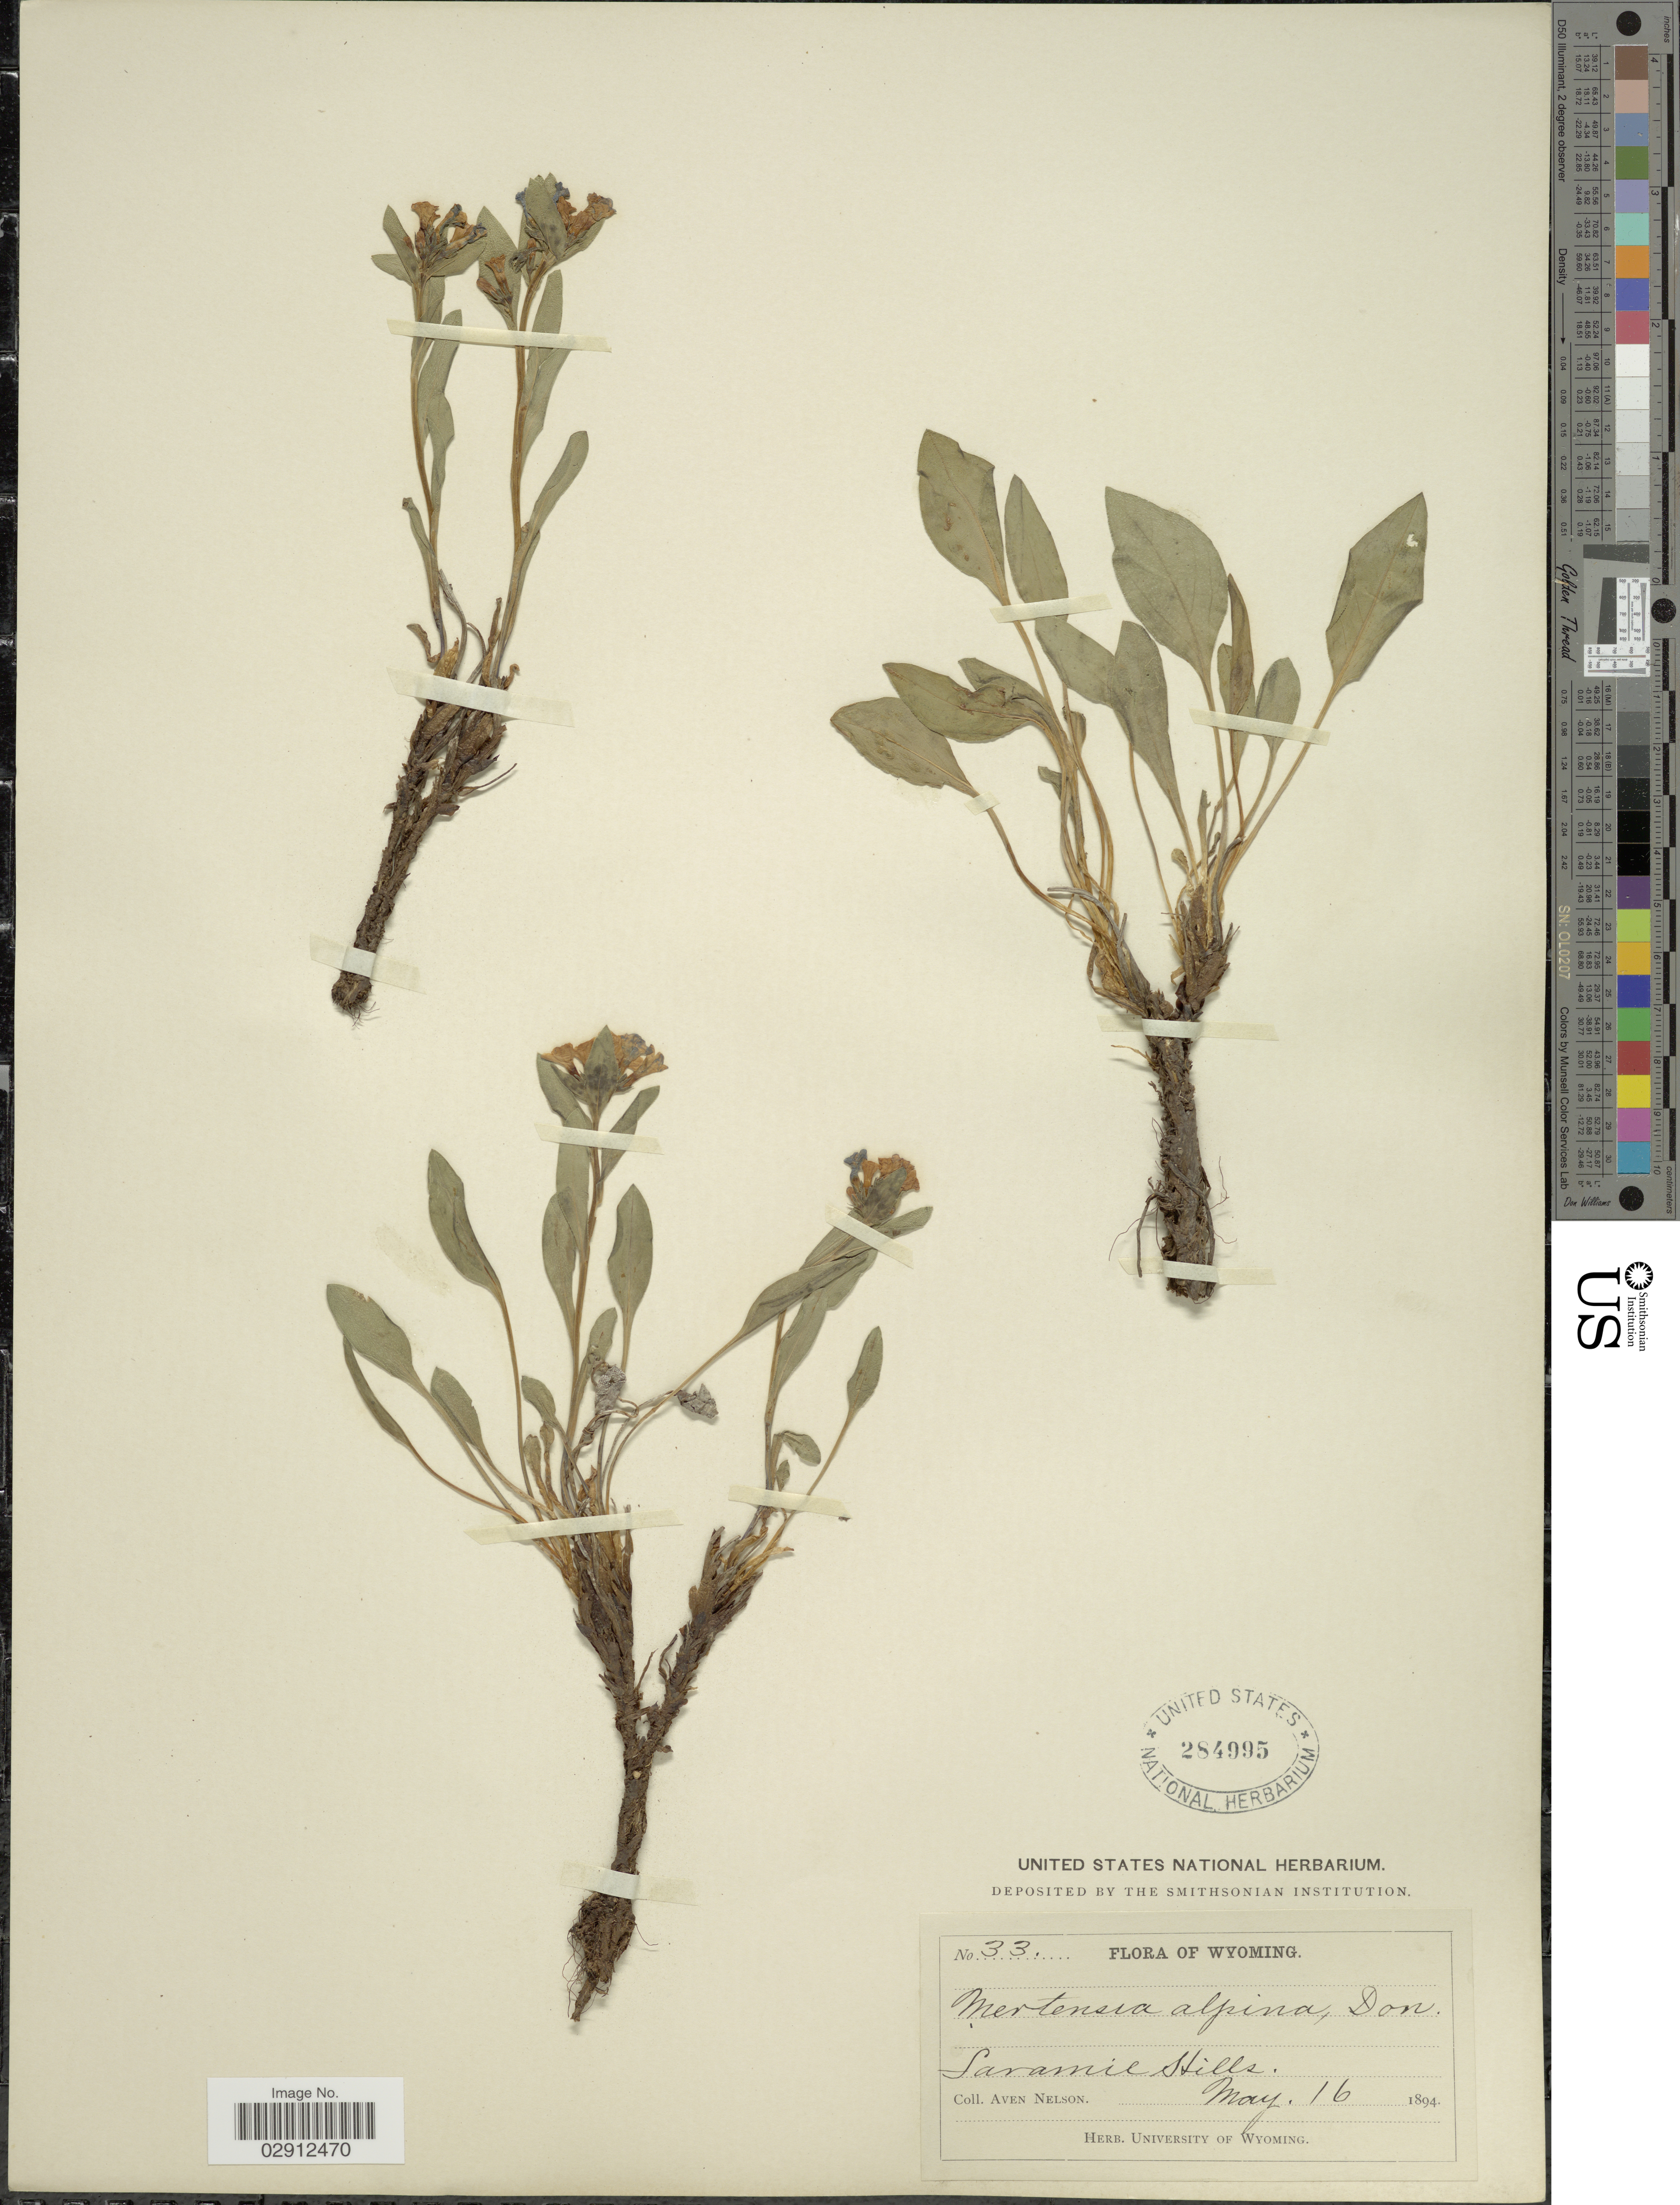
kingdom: Plantae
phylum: Tracheophyta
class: Magnoliopsida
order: Boraginales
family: Boraginaceae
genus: Mertensia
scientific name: Mertensia lanceolata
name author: (Pursh) DC. ex A. DC.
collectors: A. Nelson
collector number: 33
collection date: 1894-05-16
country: United States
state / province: Wyoming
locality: Laramie Hills.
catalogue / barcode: US 284995